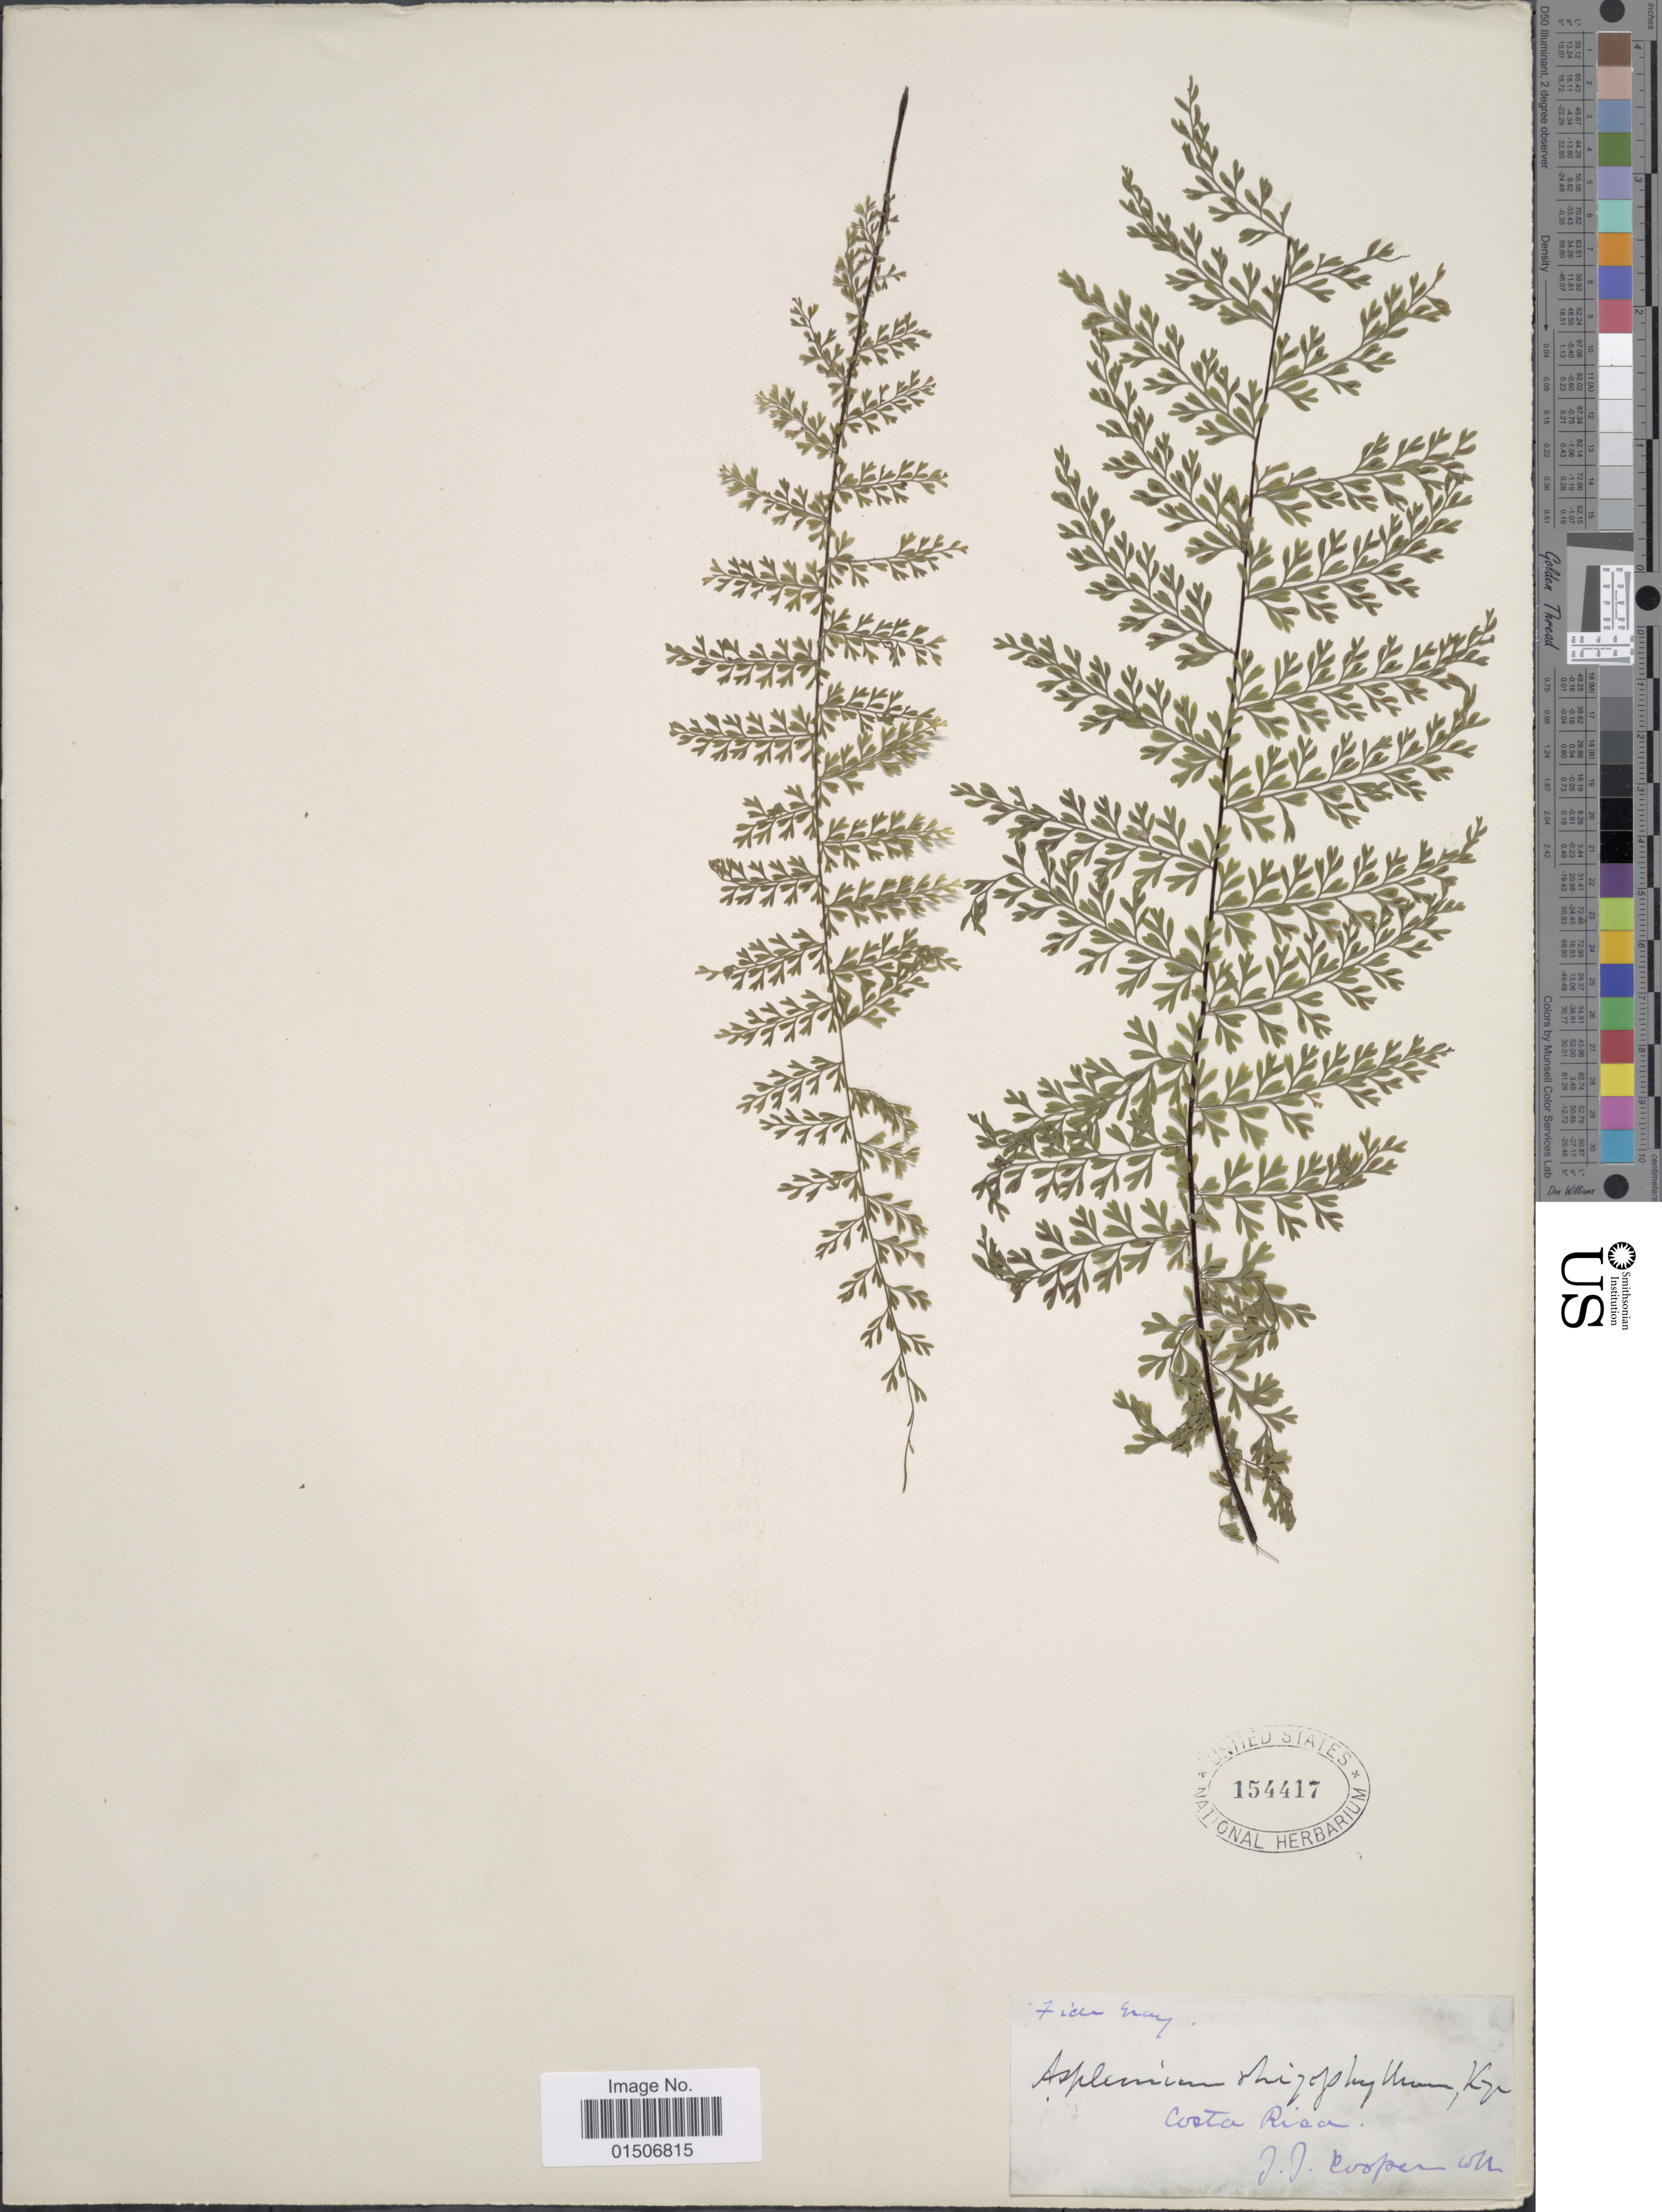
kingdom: Plantae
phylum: Tracheophyta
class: Polypodiopsida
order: Polypodiales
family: Aspleniaceae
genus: Asplenium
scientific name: Asplenium maxonii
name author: Lellinger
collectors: J. J. Cooper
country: Costa Rica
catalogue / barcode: US 154417